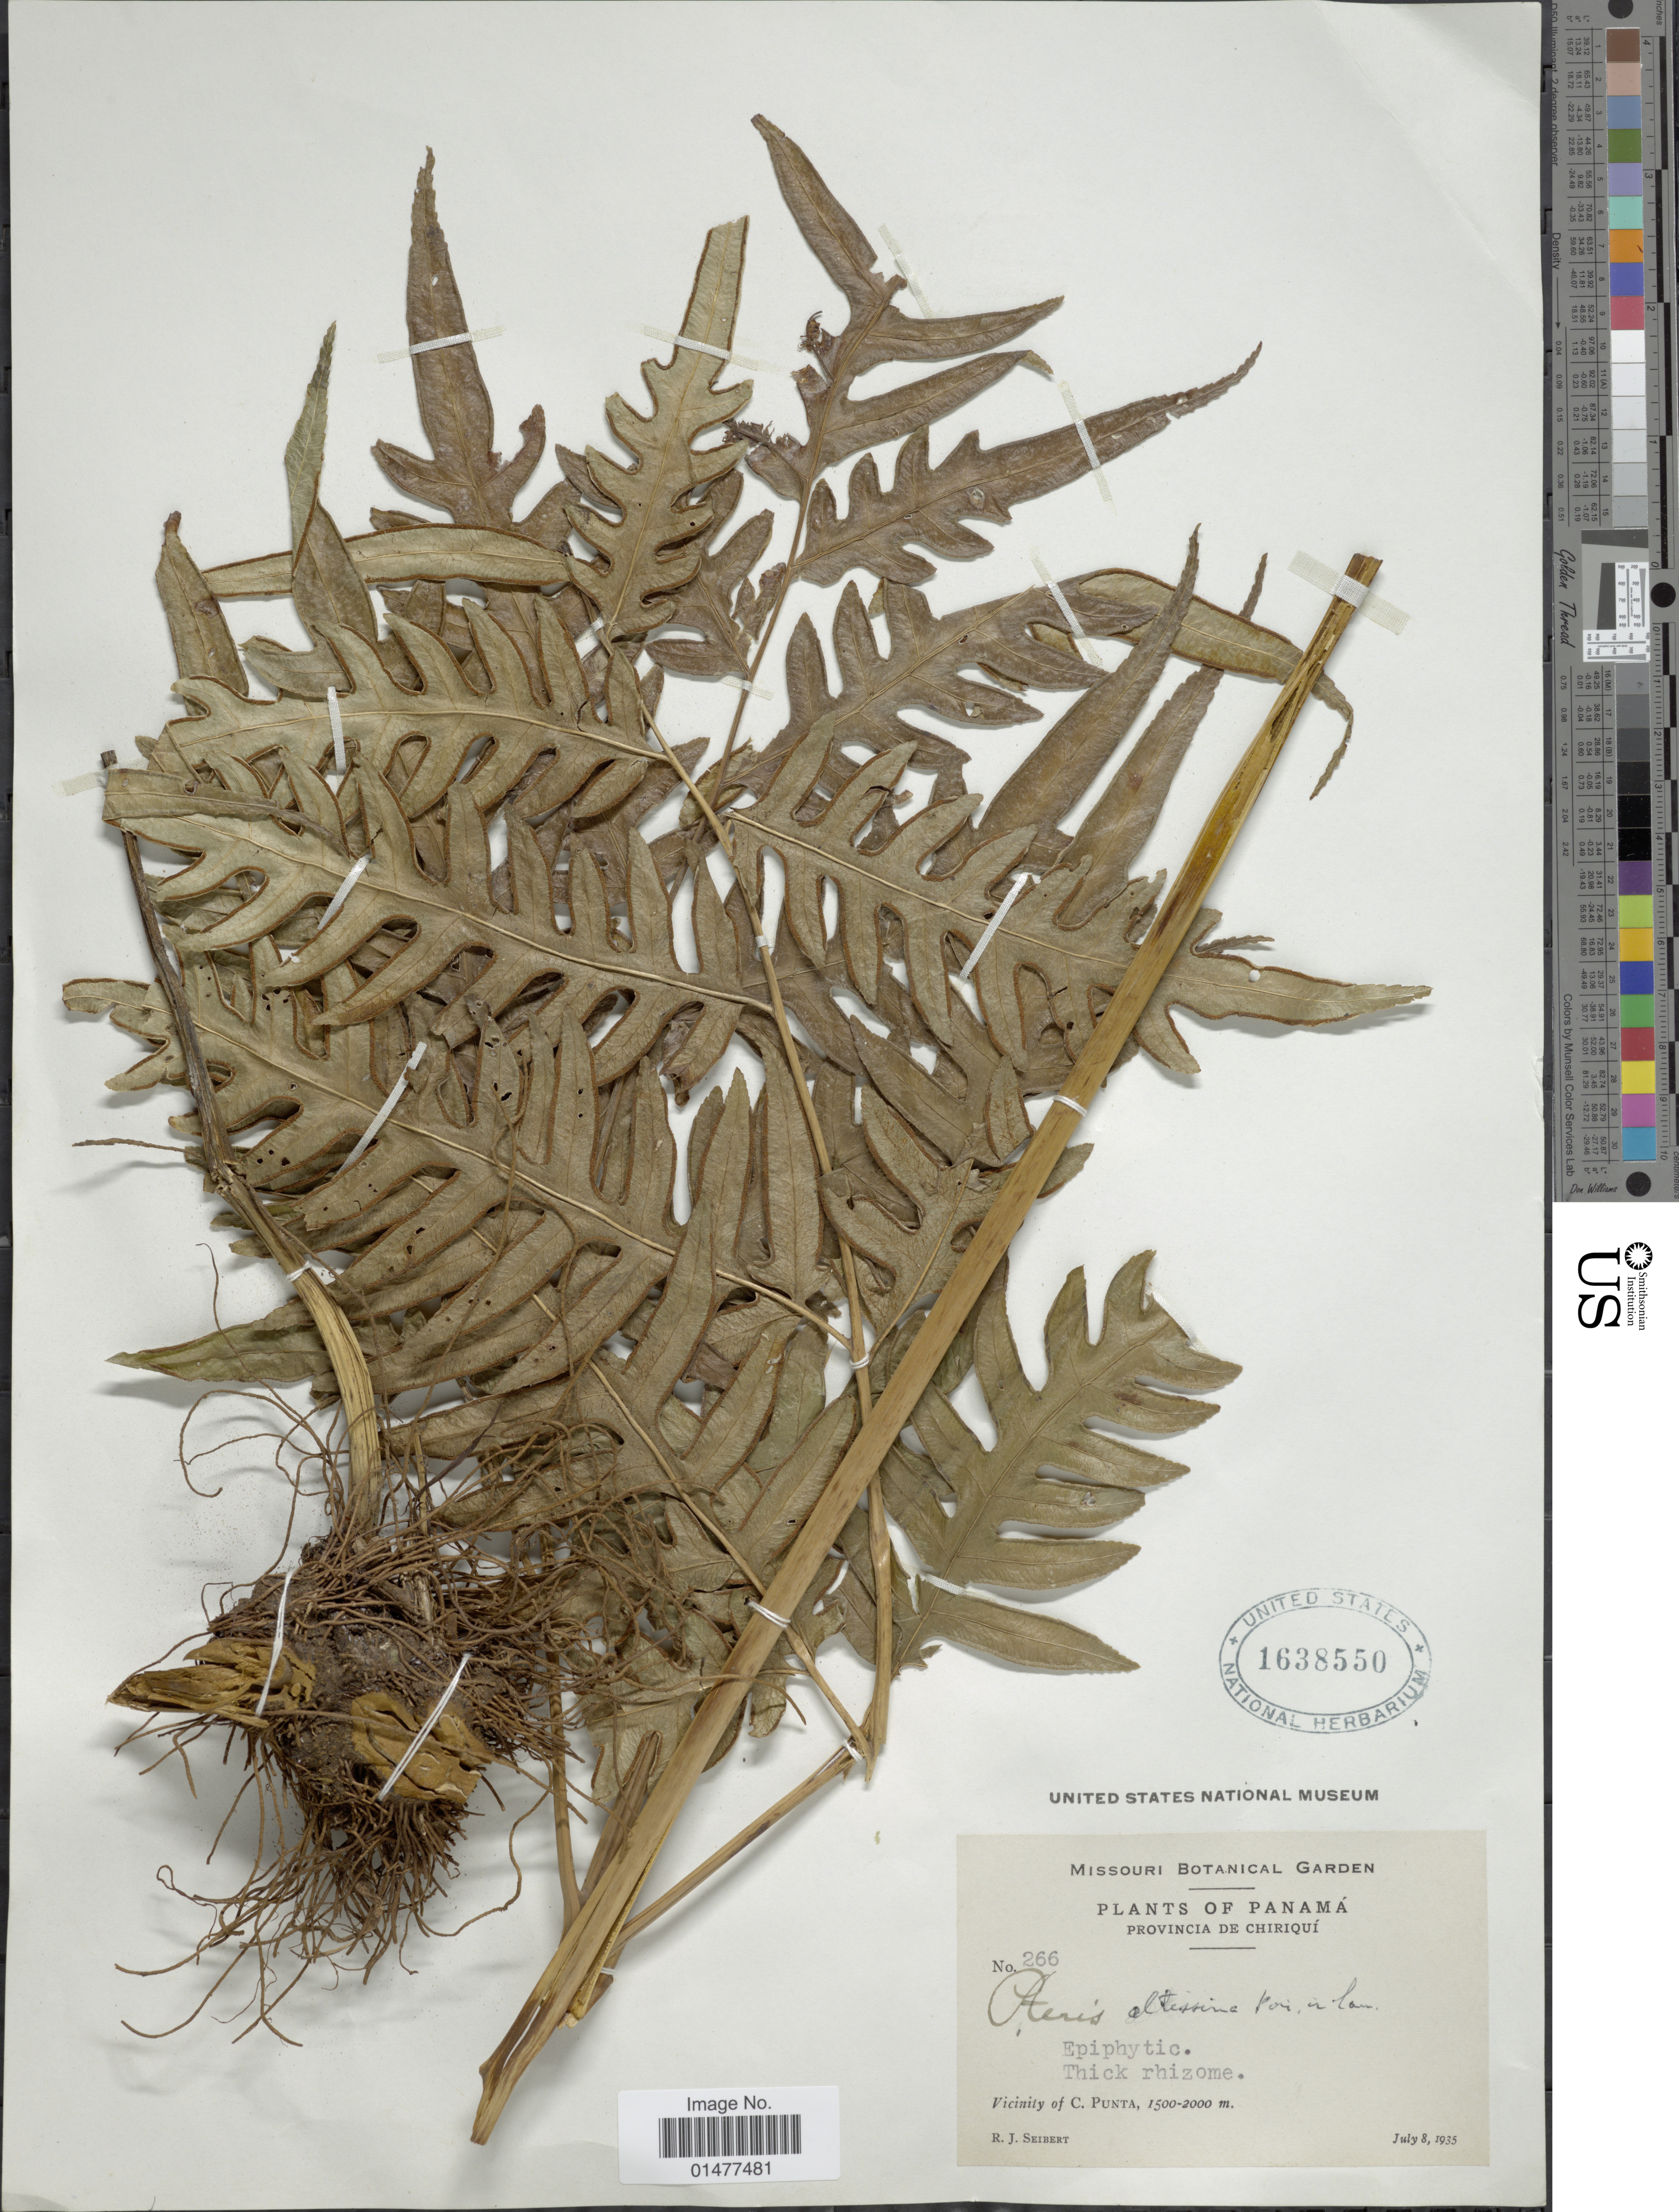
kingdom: Plantae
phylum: Tracheophyta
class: Polypodiopsida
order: Polypodiales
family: Pteridaceae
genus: Pteris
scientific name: Pteris altissima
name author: Poir.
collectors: P. M. Peterson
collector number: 6329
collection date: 1989-01-28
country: Panama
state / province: Bocas del Toro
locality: Isla Colon. Near La Represa pond 3 km N of Bocas del Toro.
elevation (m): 5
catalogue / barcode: US 3558322